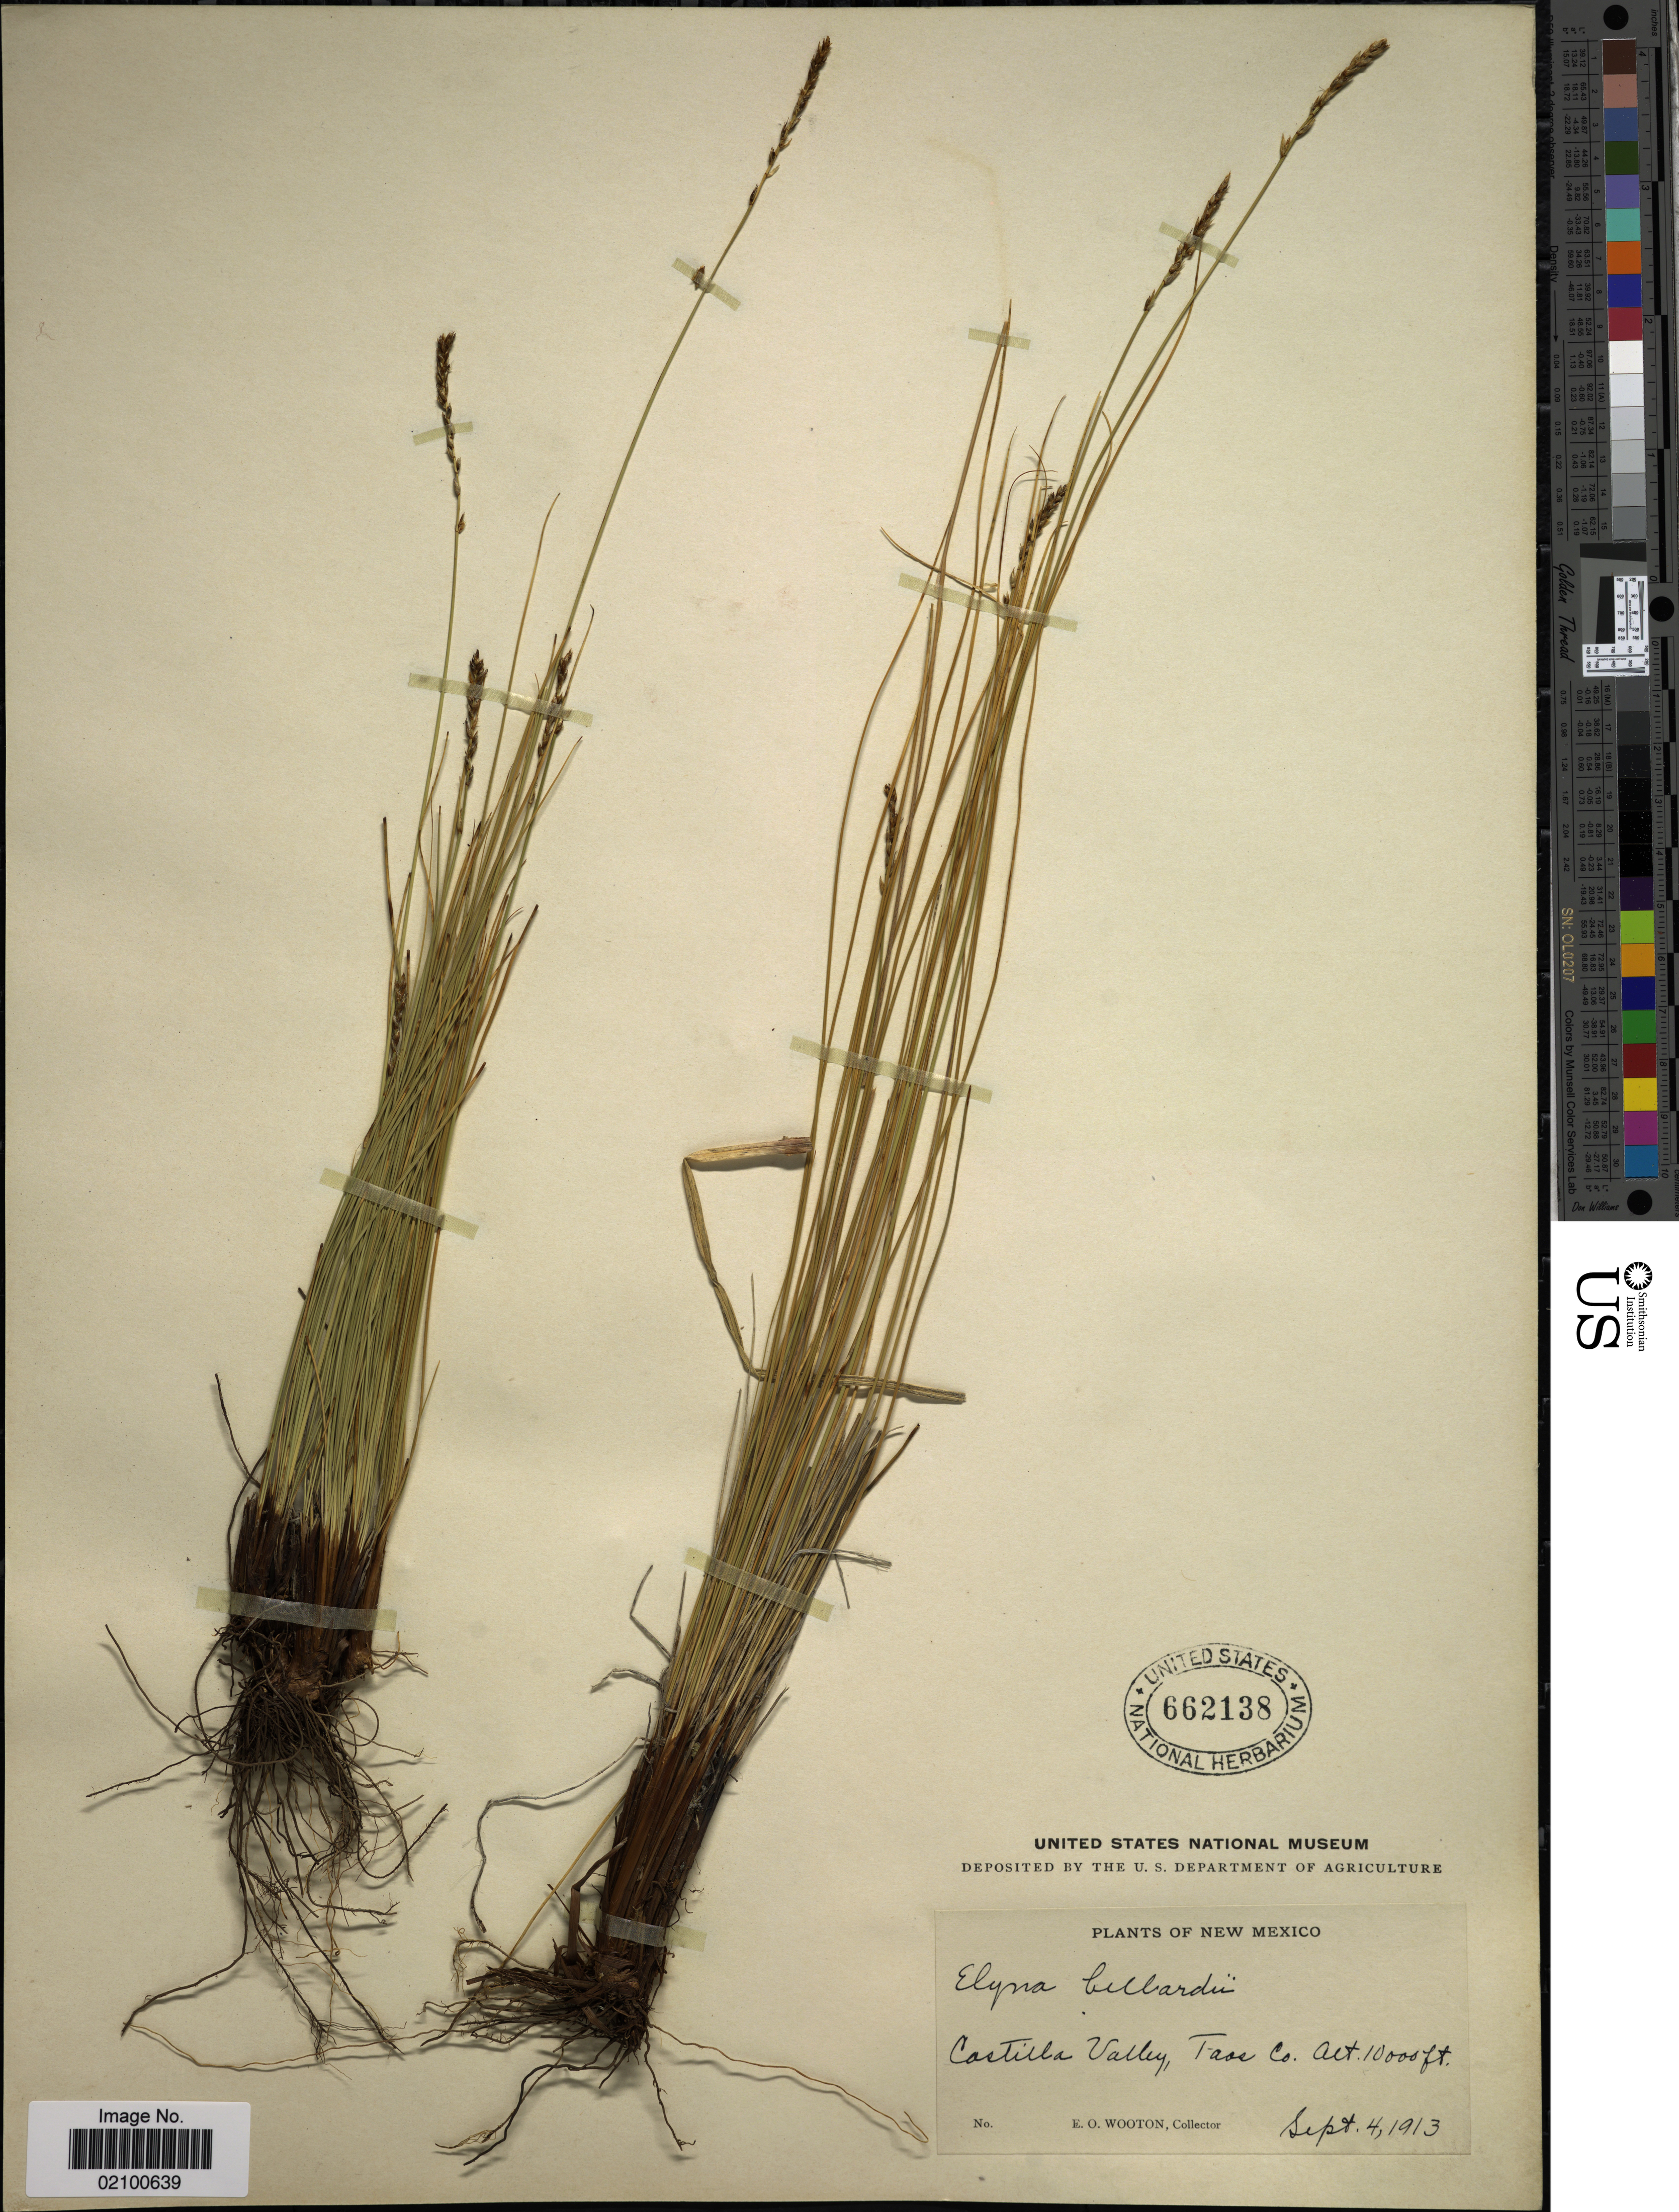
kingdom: Plantae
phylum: Tracheophyta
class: Liliopsida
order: Poales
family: Cyperaceae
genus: Carex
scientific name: Carex myosuroides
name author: Vill.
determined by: Strong, M. T., (US), Smithsonian Institution - National Museum of Natural History (UNITED STATES)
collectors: E. O. Wooton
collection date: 1913-09-04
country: United States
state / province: New Mexico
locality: Castilla Valley, Taos Co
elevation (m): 3048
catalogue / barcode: US 662138